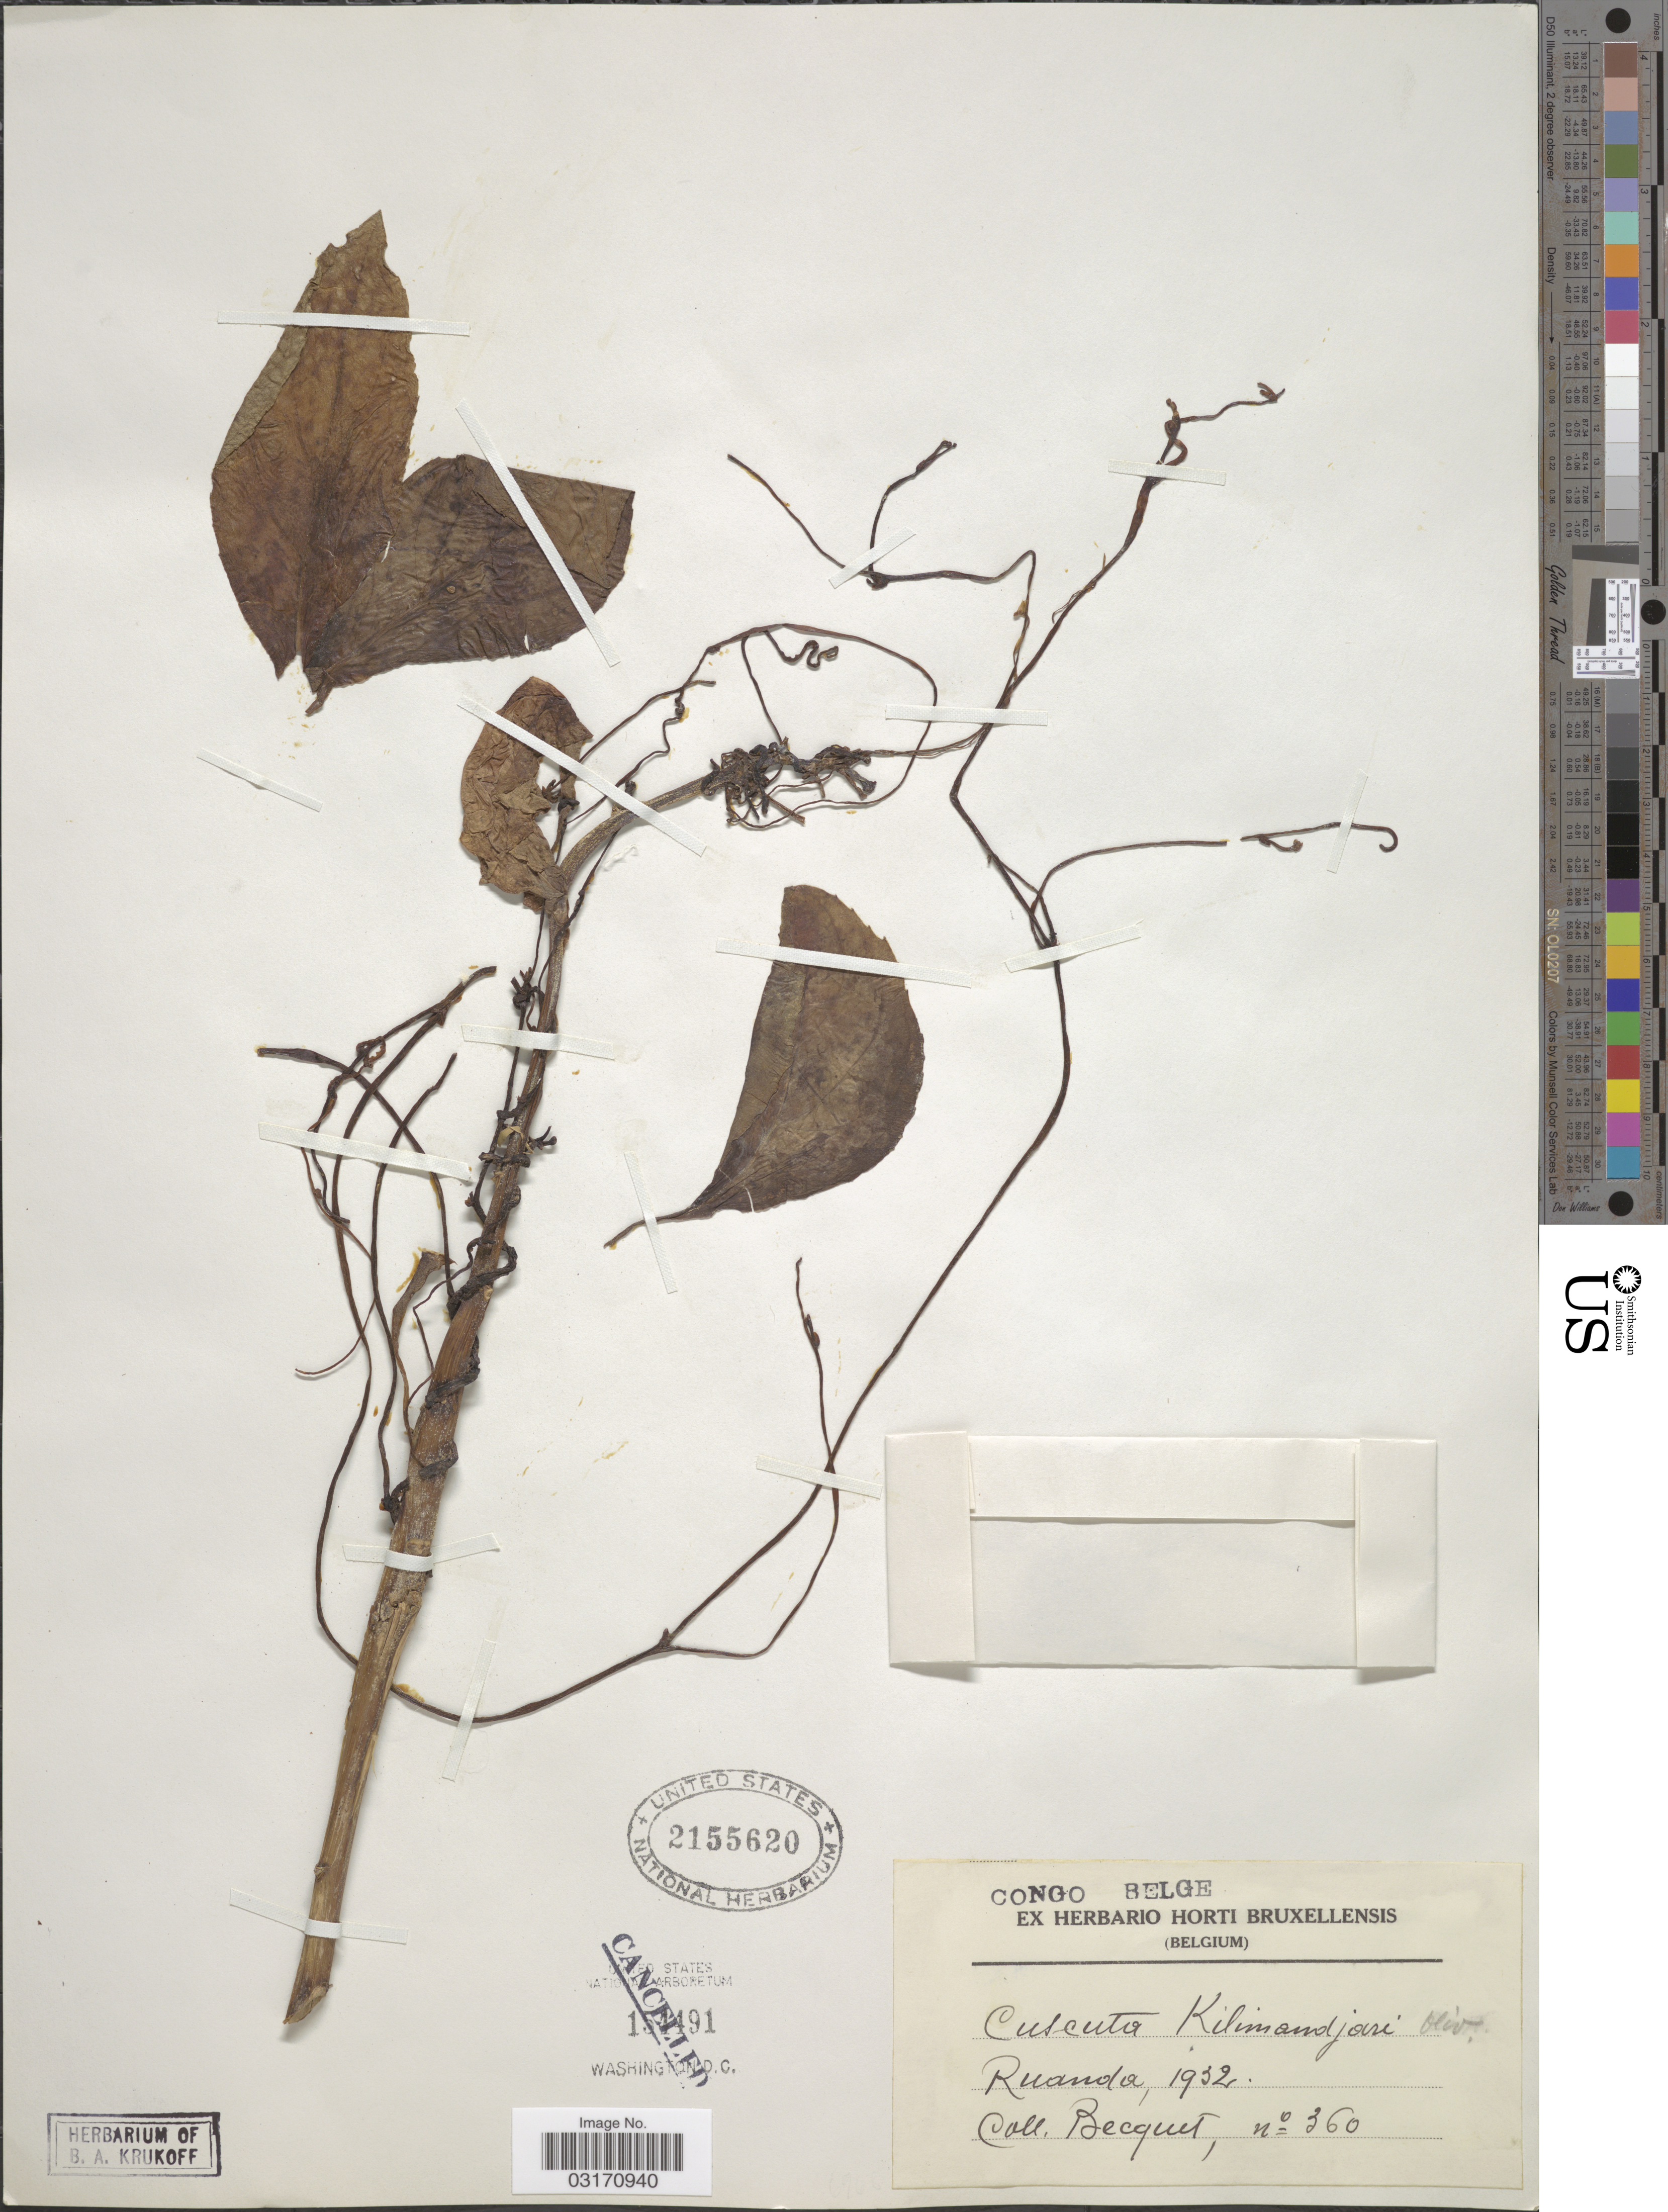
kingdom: Plantae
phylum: Tracheophyta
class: Magnoliopsida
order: Solanales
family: Convolvulaceae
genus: Cuscuta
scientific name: Cuscuta kilimanjari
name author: Oliv.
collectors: Becquet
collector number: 360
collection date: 1932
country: Rwanda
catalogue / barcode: US 2155620